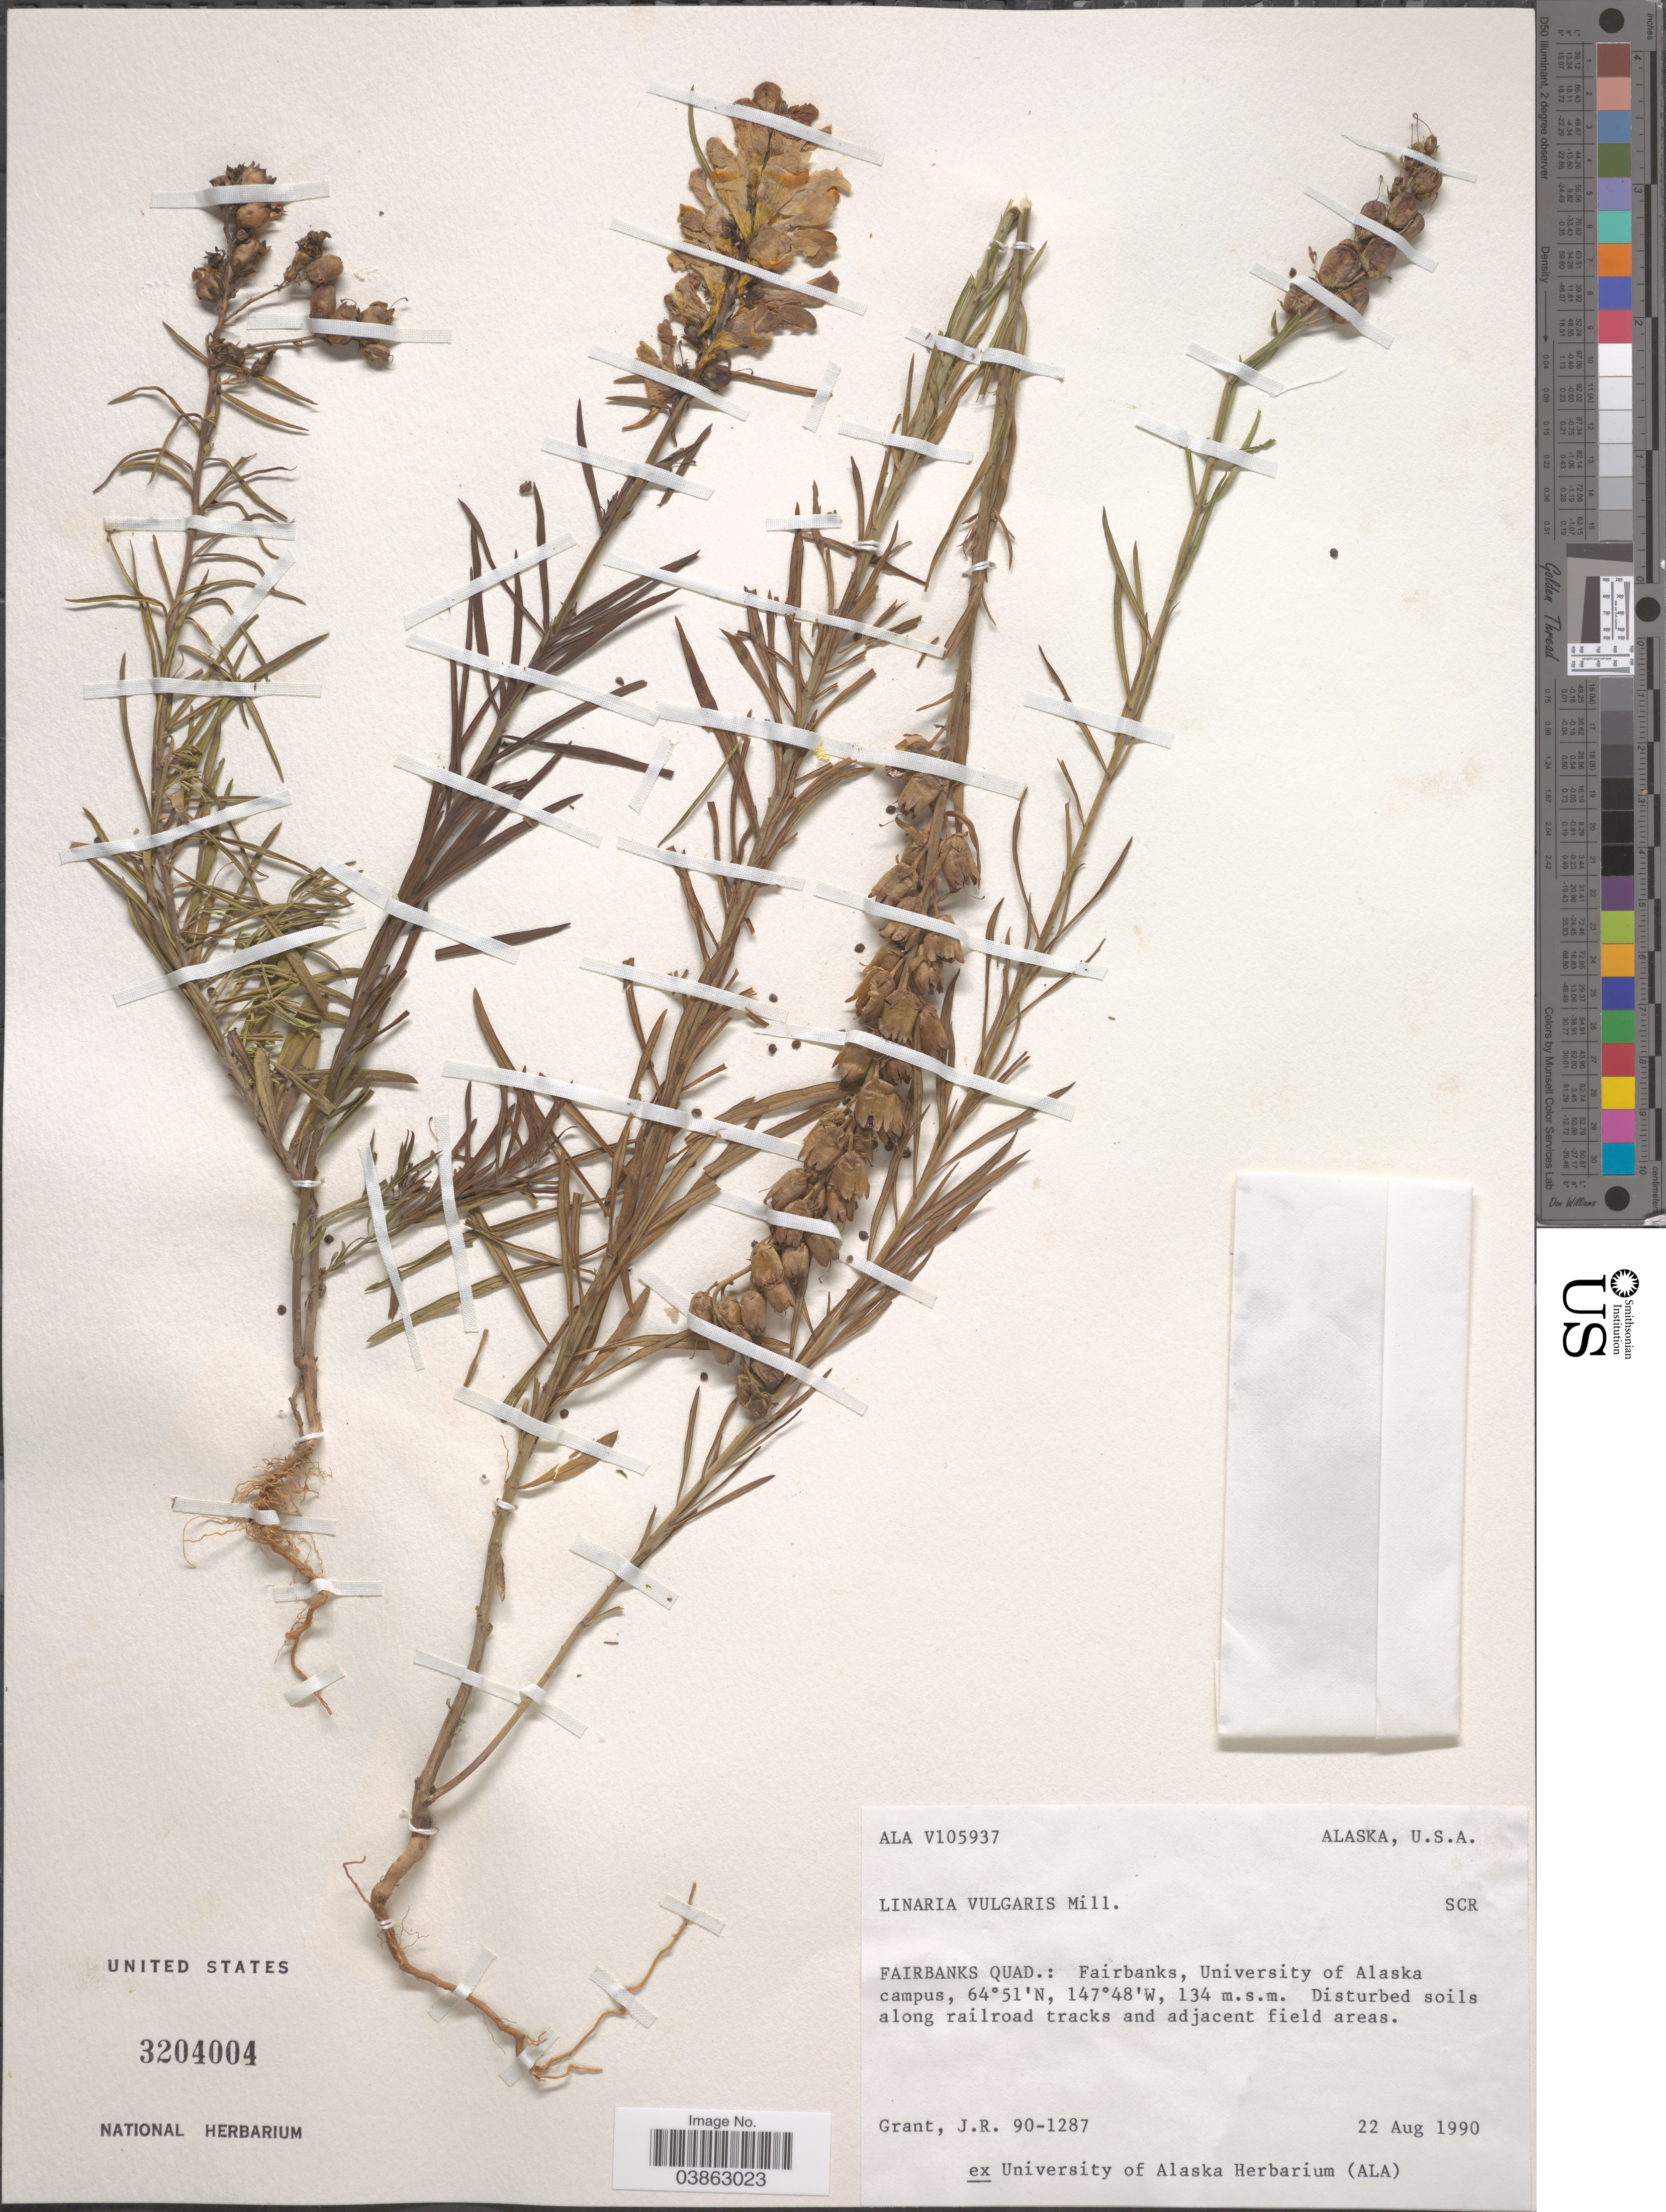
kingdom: Plantae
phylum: Tracheophyta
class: Magnoliopsida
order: Lamiales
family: Plantaginaceae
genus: Linaria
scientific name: Linaria vulgaris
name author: Mill.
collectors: J. Grant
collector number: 90-1287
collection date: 1990-08-22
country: United States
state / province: Alaska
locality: Fairbanks Quad.: Fairbanks, University of Alaska campus.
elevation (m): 134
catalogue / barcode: US 3204004